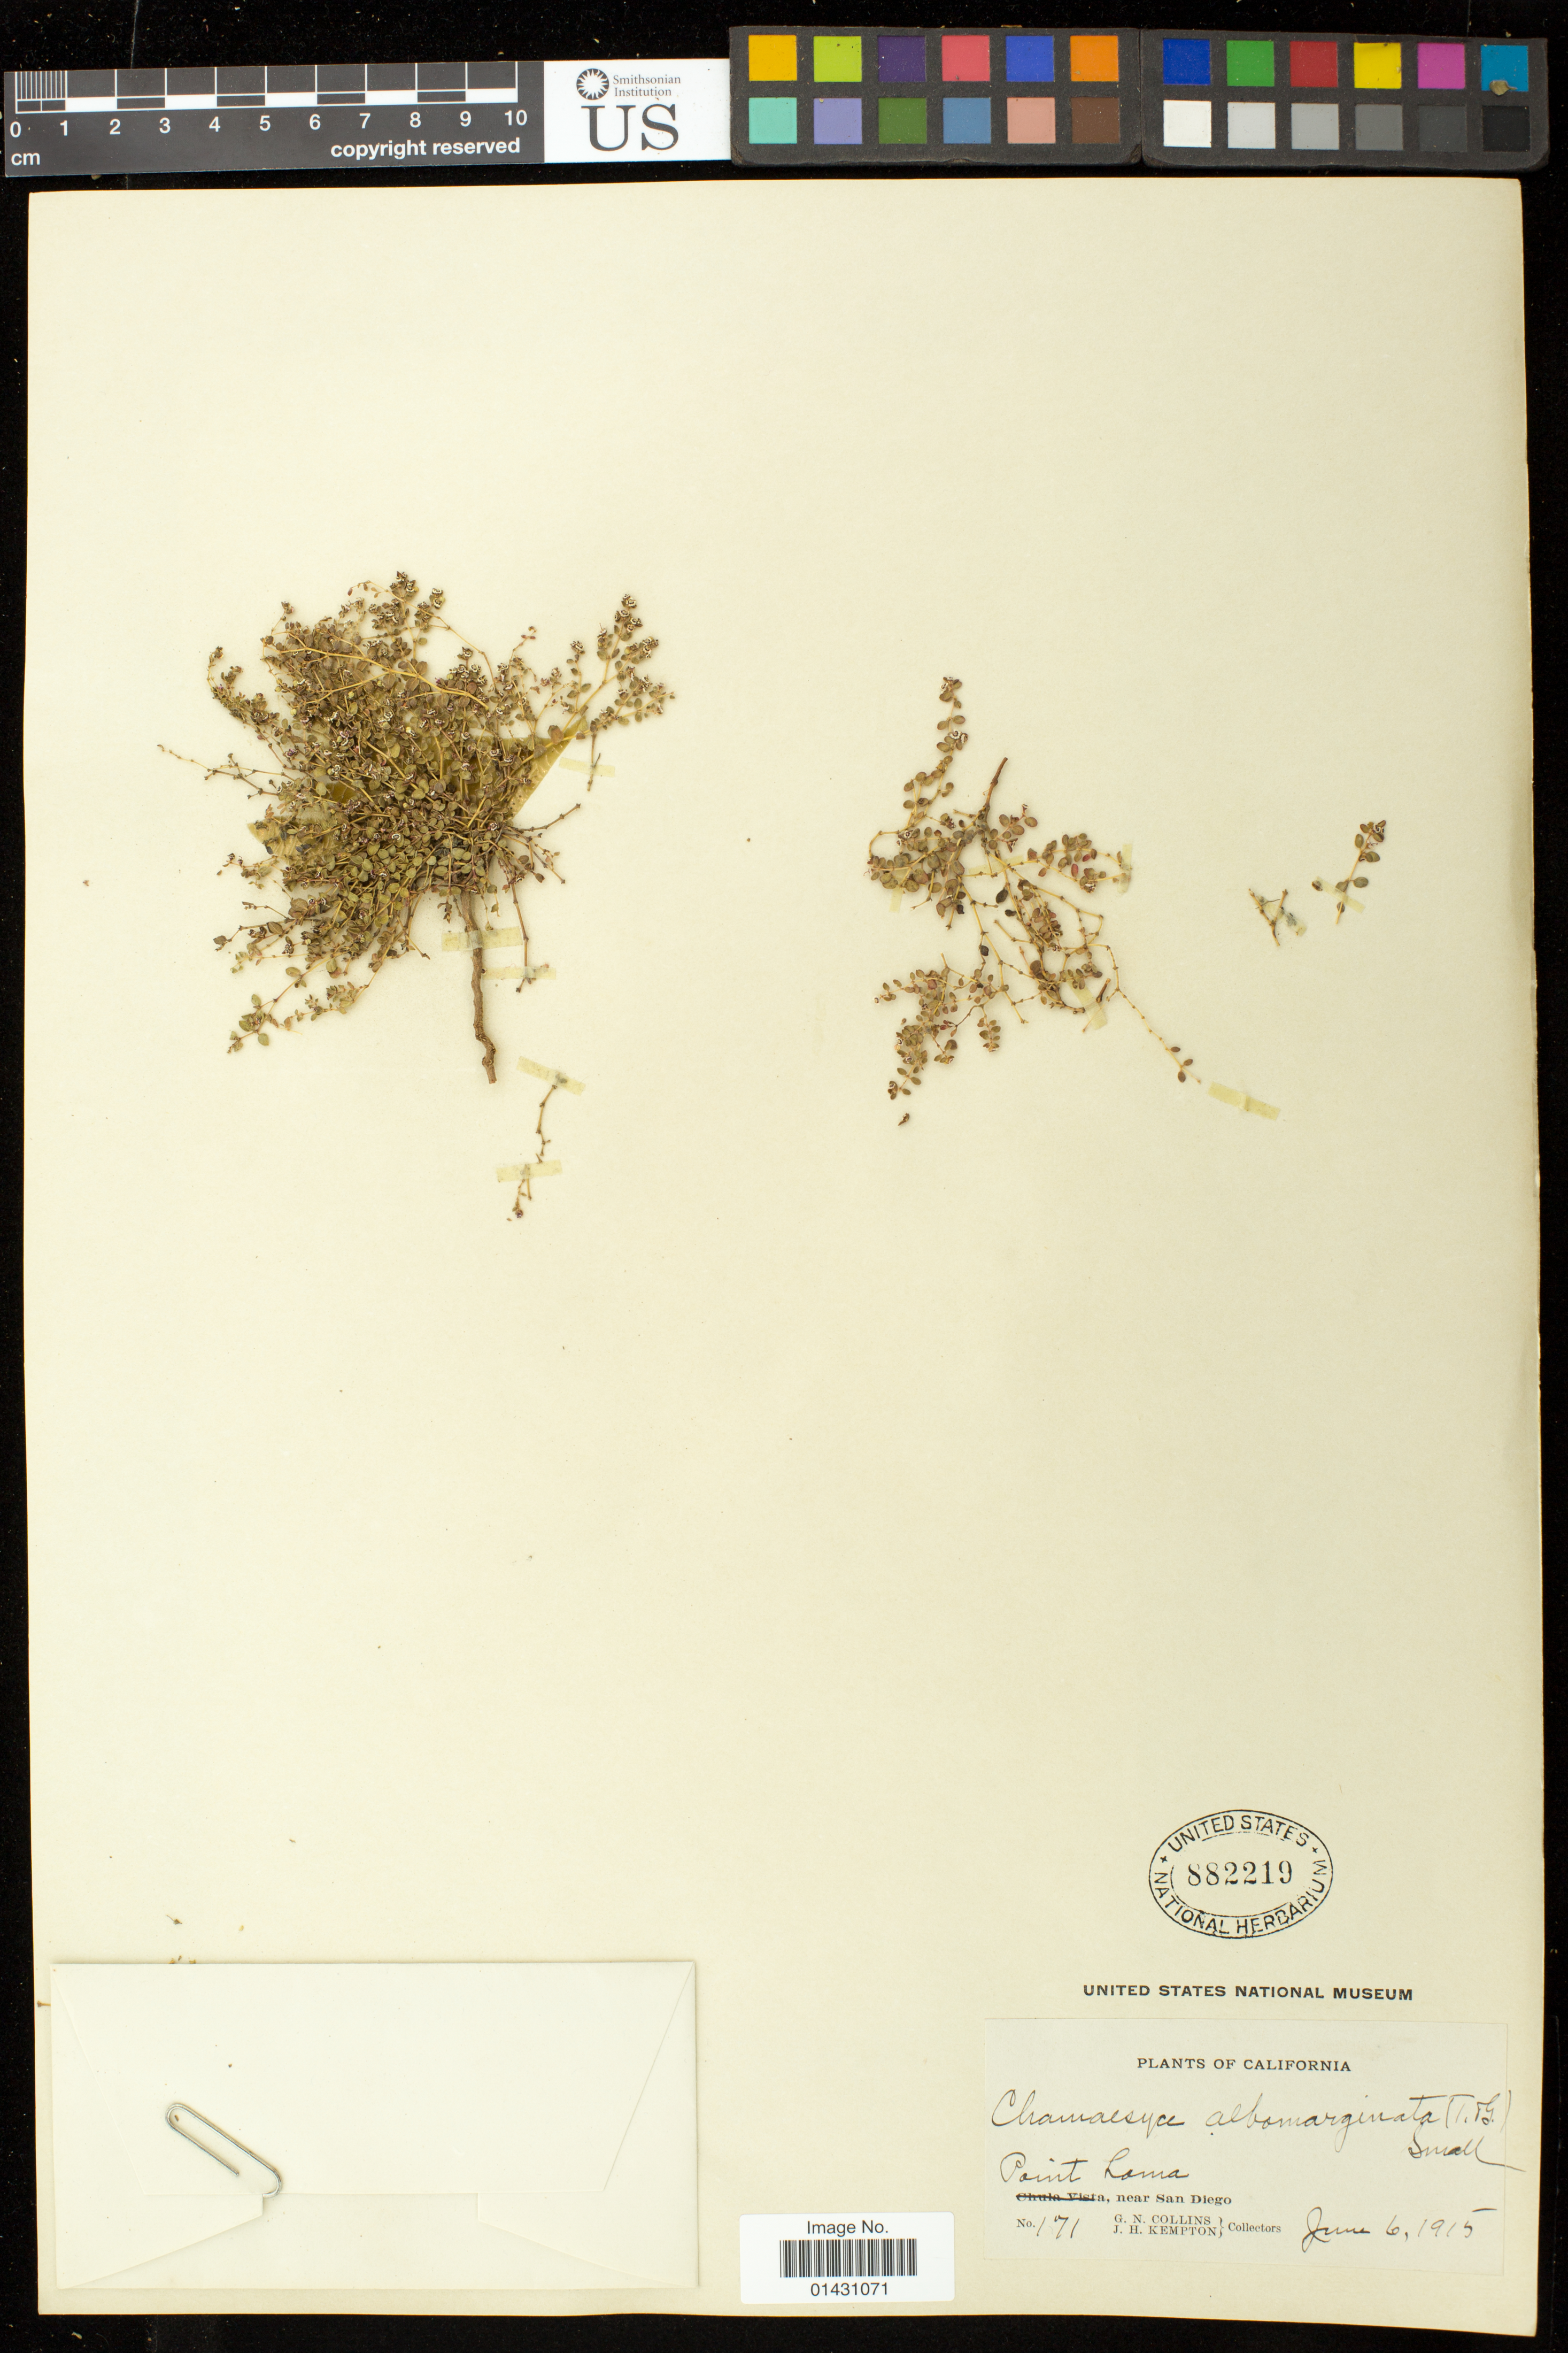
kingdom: Plantae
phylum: Tracheophyta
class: Magnoliopsida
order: Malpighiales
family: Euphorbiaceae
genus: Euphorbia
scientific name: Euphorbia polycarpa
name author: Benth.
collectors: G. Collins & J. H. Kempton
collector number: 171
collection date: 1915-06-06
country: United States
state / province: California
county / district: San Diego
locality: Point Loma; near San Diego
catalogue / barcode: US 882219